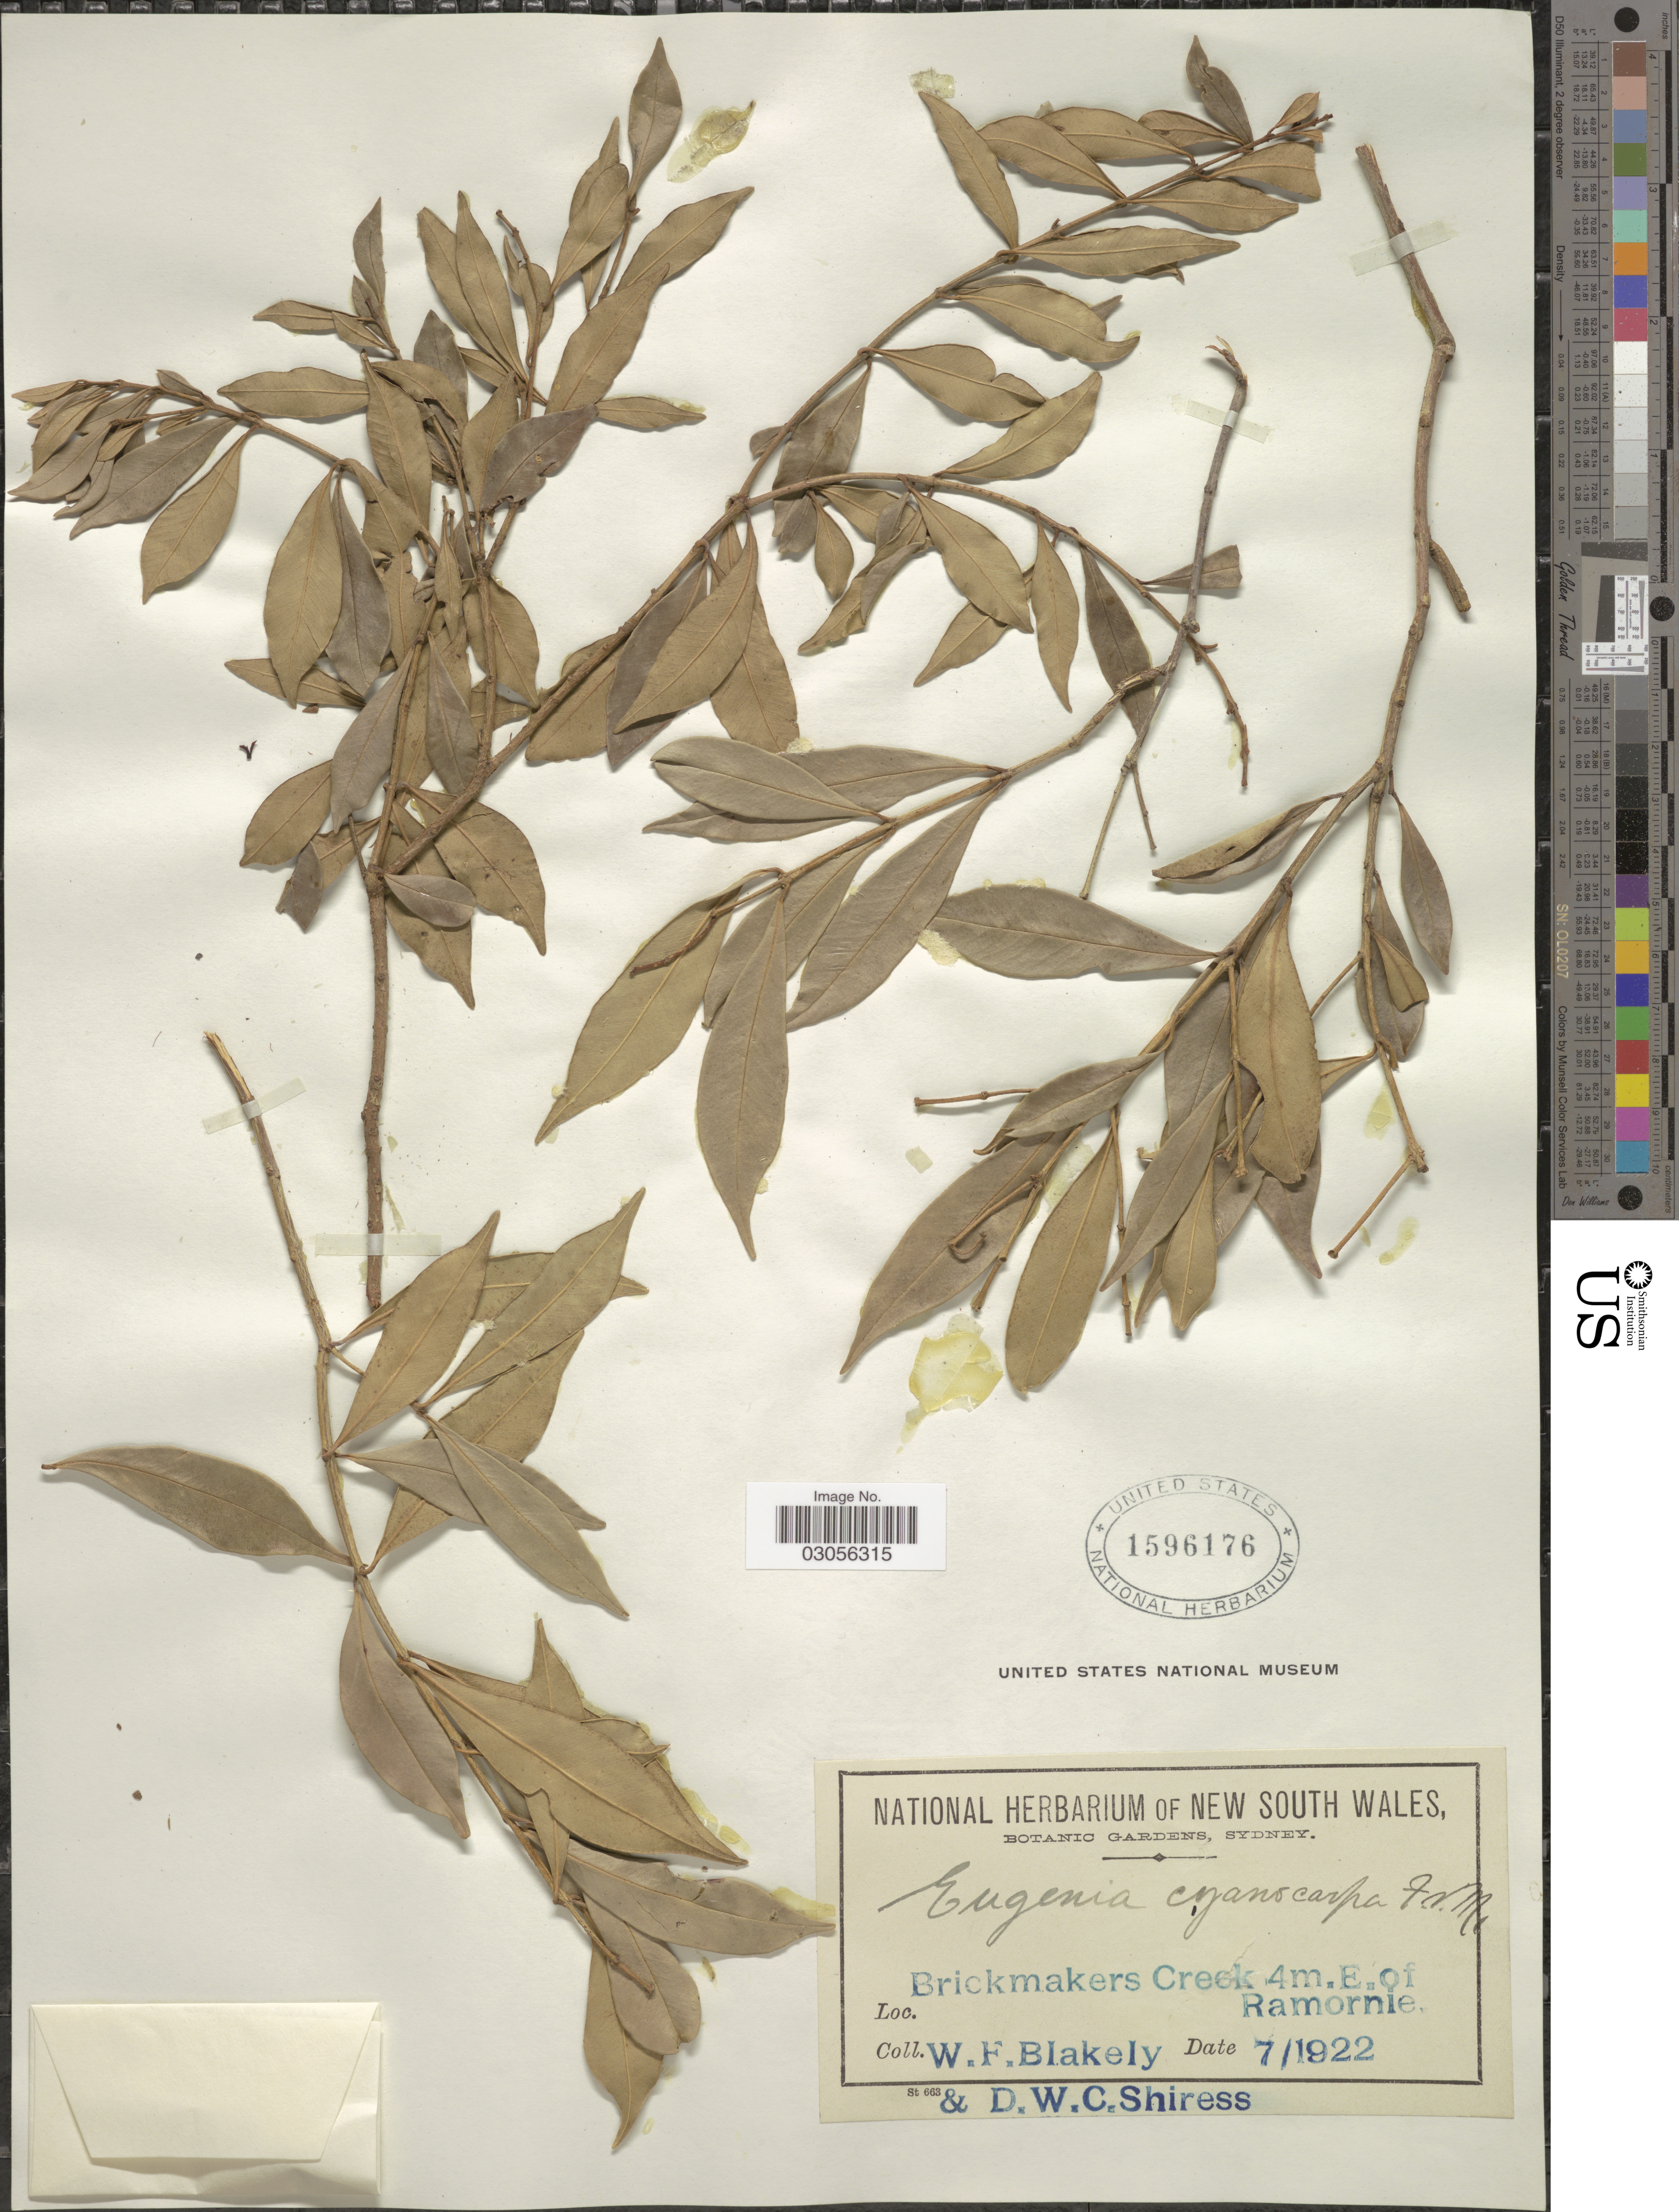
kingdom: Plantae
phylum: Tracheophyta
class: Magnoliopsida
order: Myrtales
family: Myrtaceae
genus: Syzygium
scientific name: Syzygium oleosum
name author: (F. Muell.) B. Hyland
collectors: W. Blakely & D. Shiress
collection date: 1922-07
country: Australia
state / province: New South Wales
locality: Brickmakers Creek 4m. E. of Ramornie.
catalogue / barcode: US 1596176